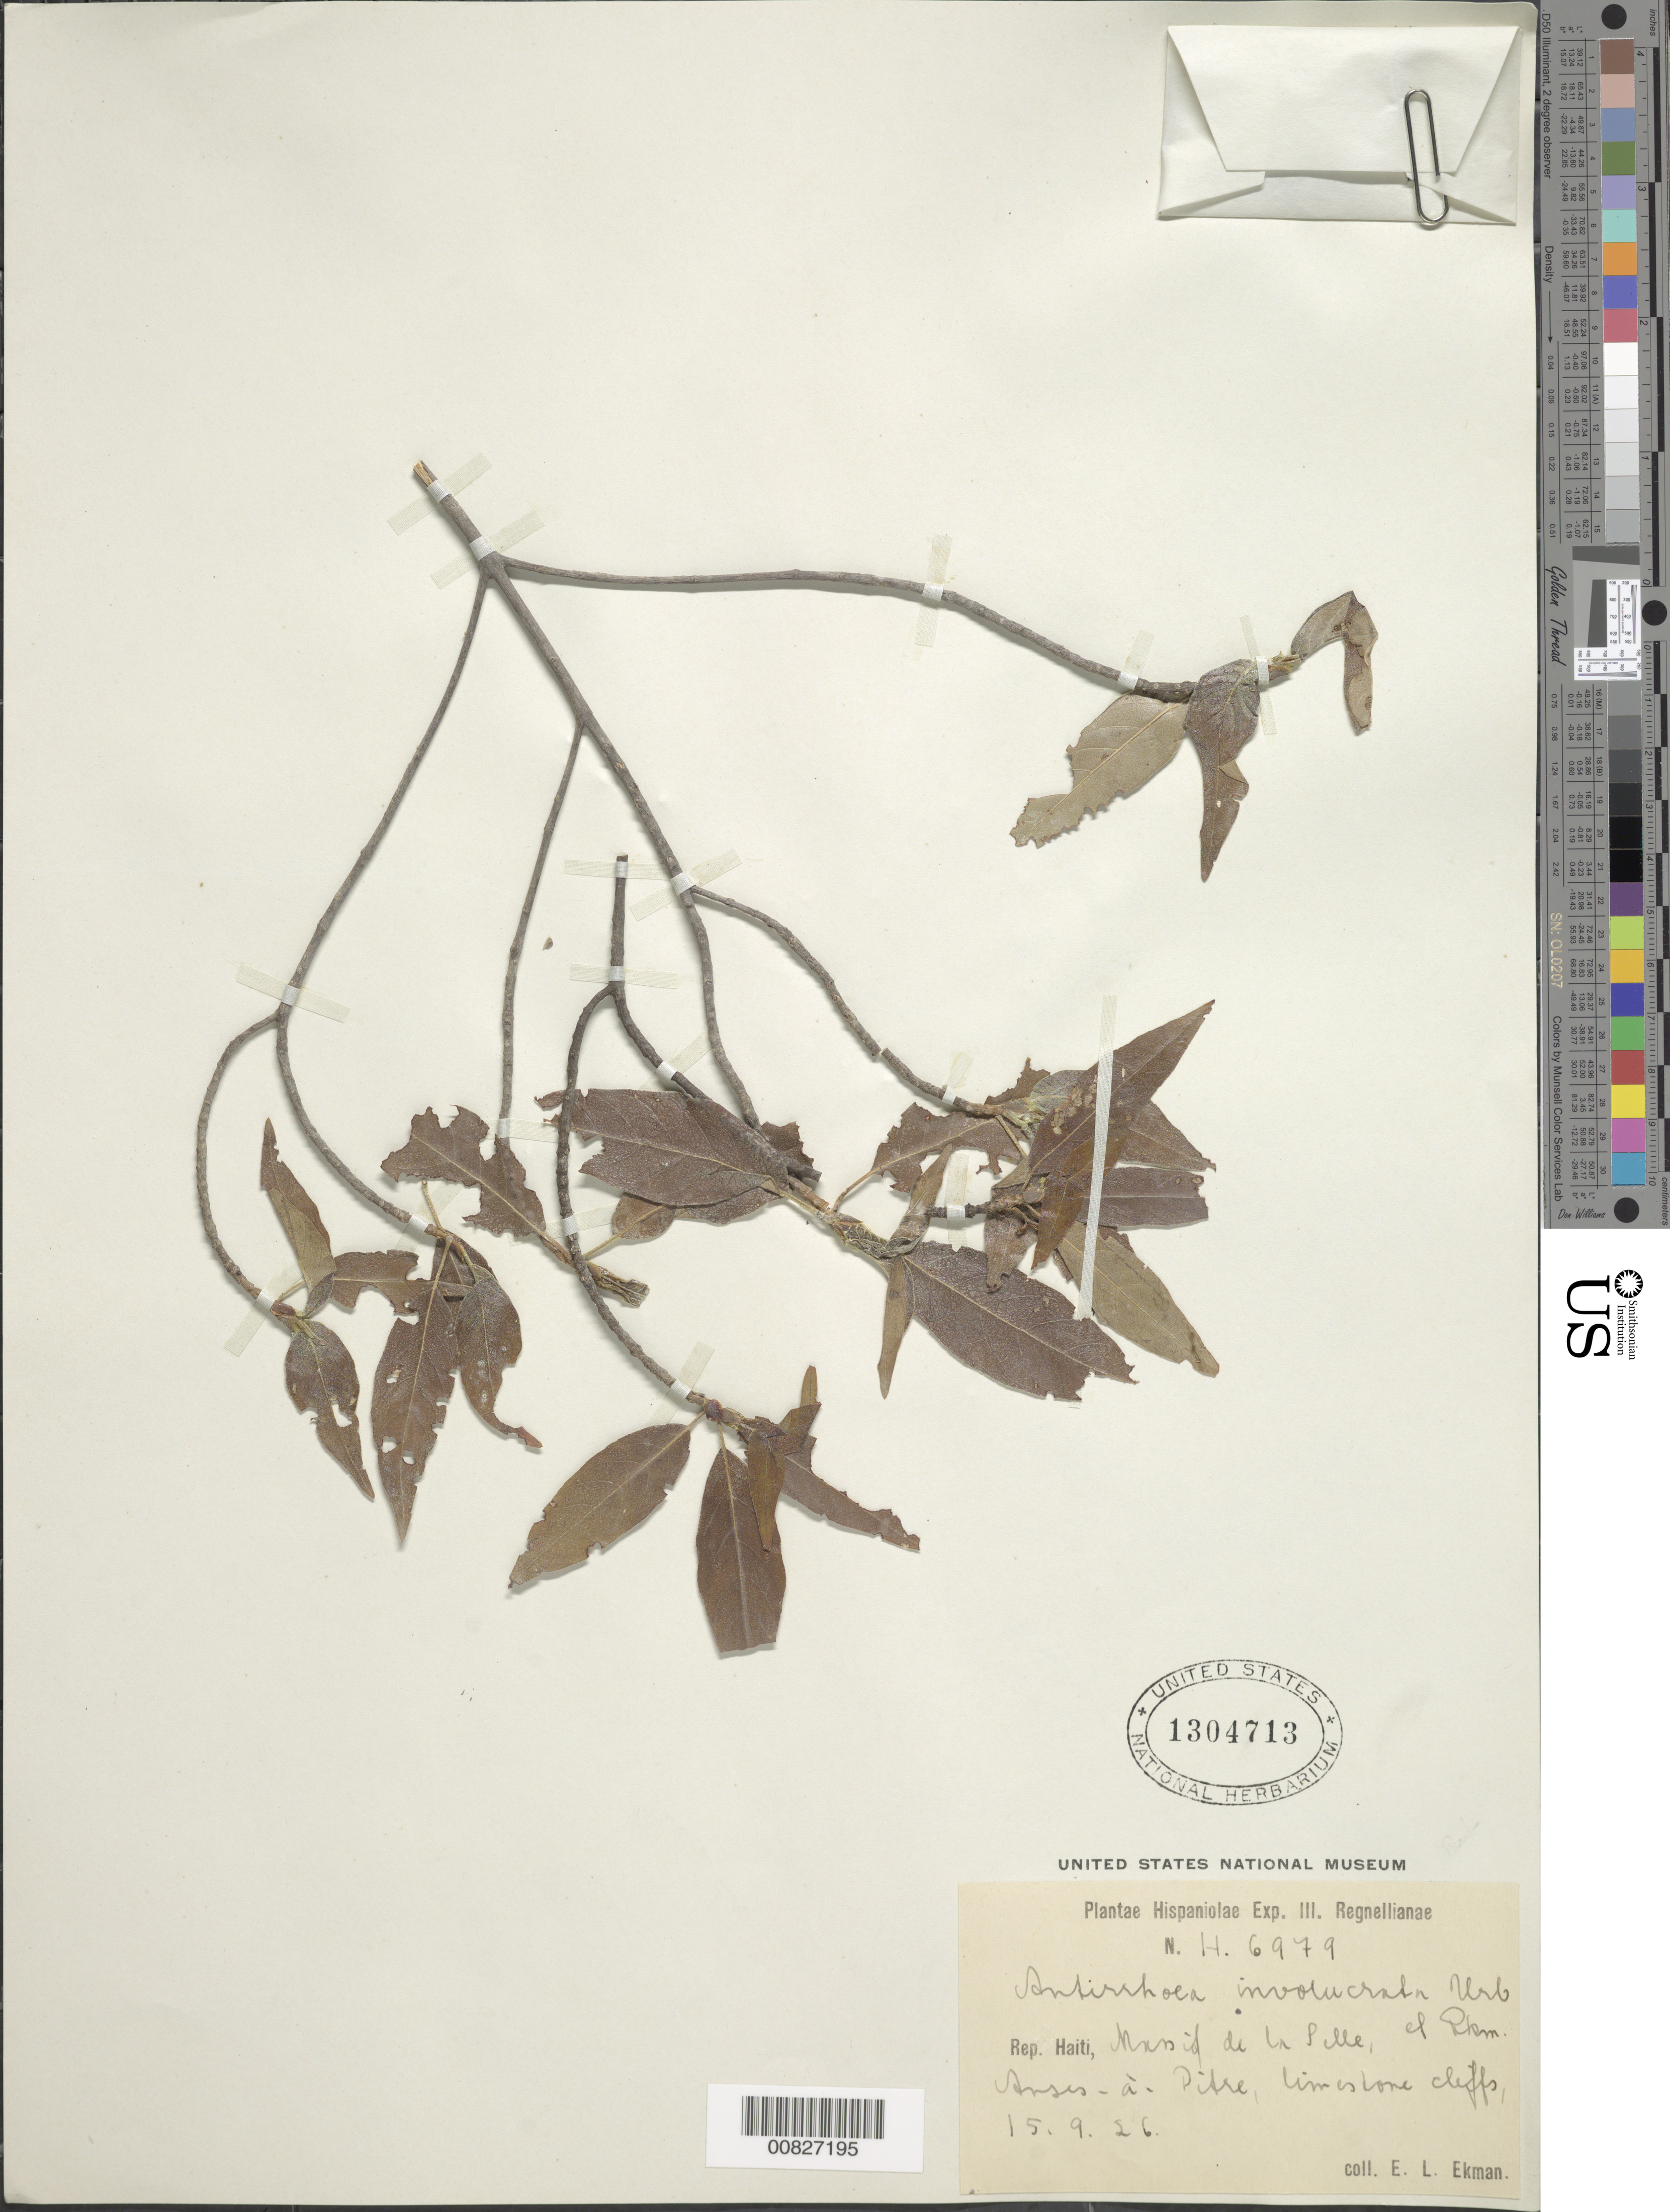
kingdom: Plantae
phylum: Tracheophyta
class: Magnoliopsida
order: Gentianales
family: Rubiaceae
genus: Stenostomum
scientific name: Stenostomum involucratum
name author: (Urb. & Ekman) Borhidi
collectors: E. L. Ekman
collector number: H 6979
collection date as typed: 15 Sep 1926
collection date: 1926-09-15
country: Haiti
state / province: Sud-Est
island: Hispaniola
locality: Massif de la Selle, Anse-à-Pitre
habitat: Limestone cliffs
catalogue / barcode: US 1304713